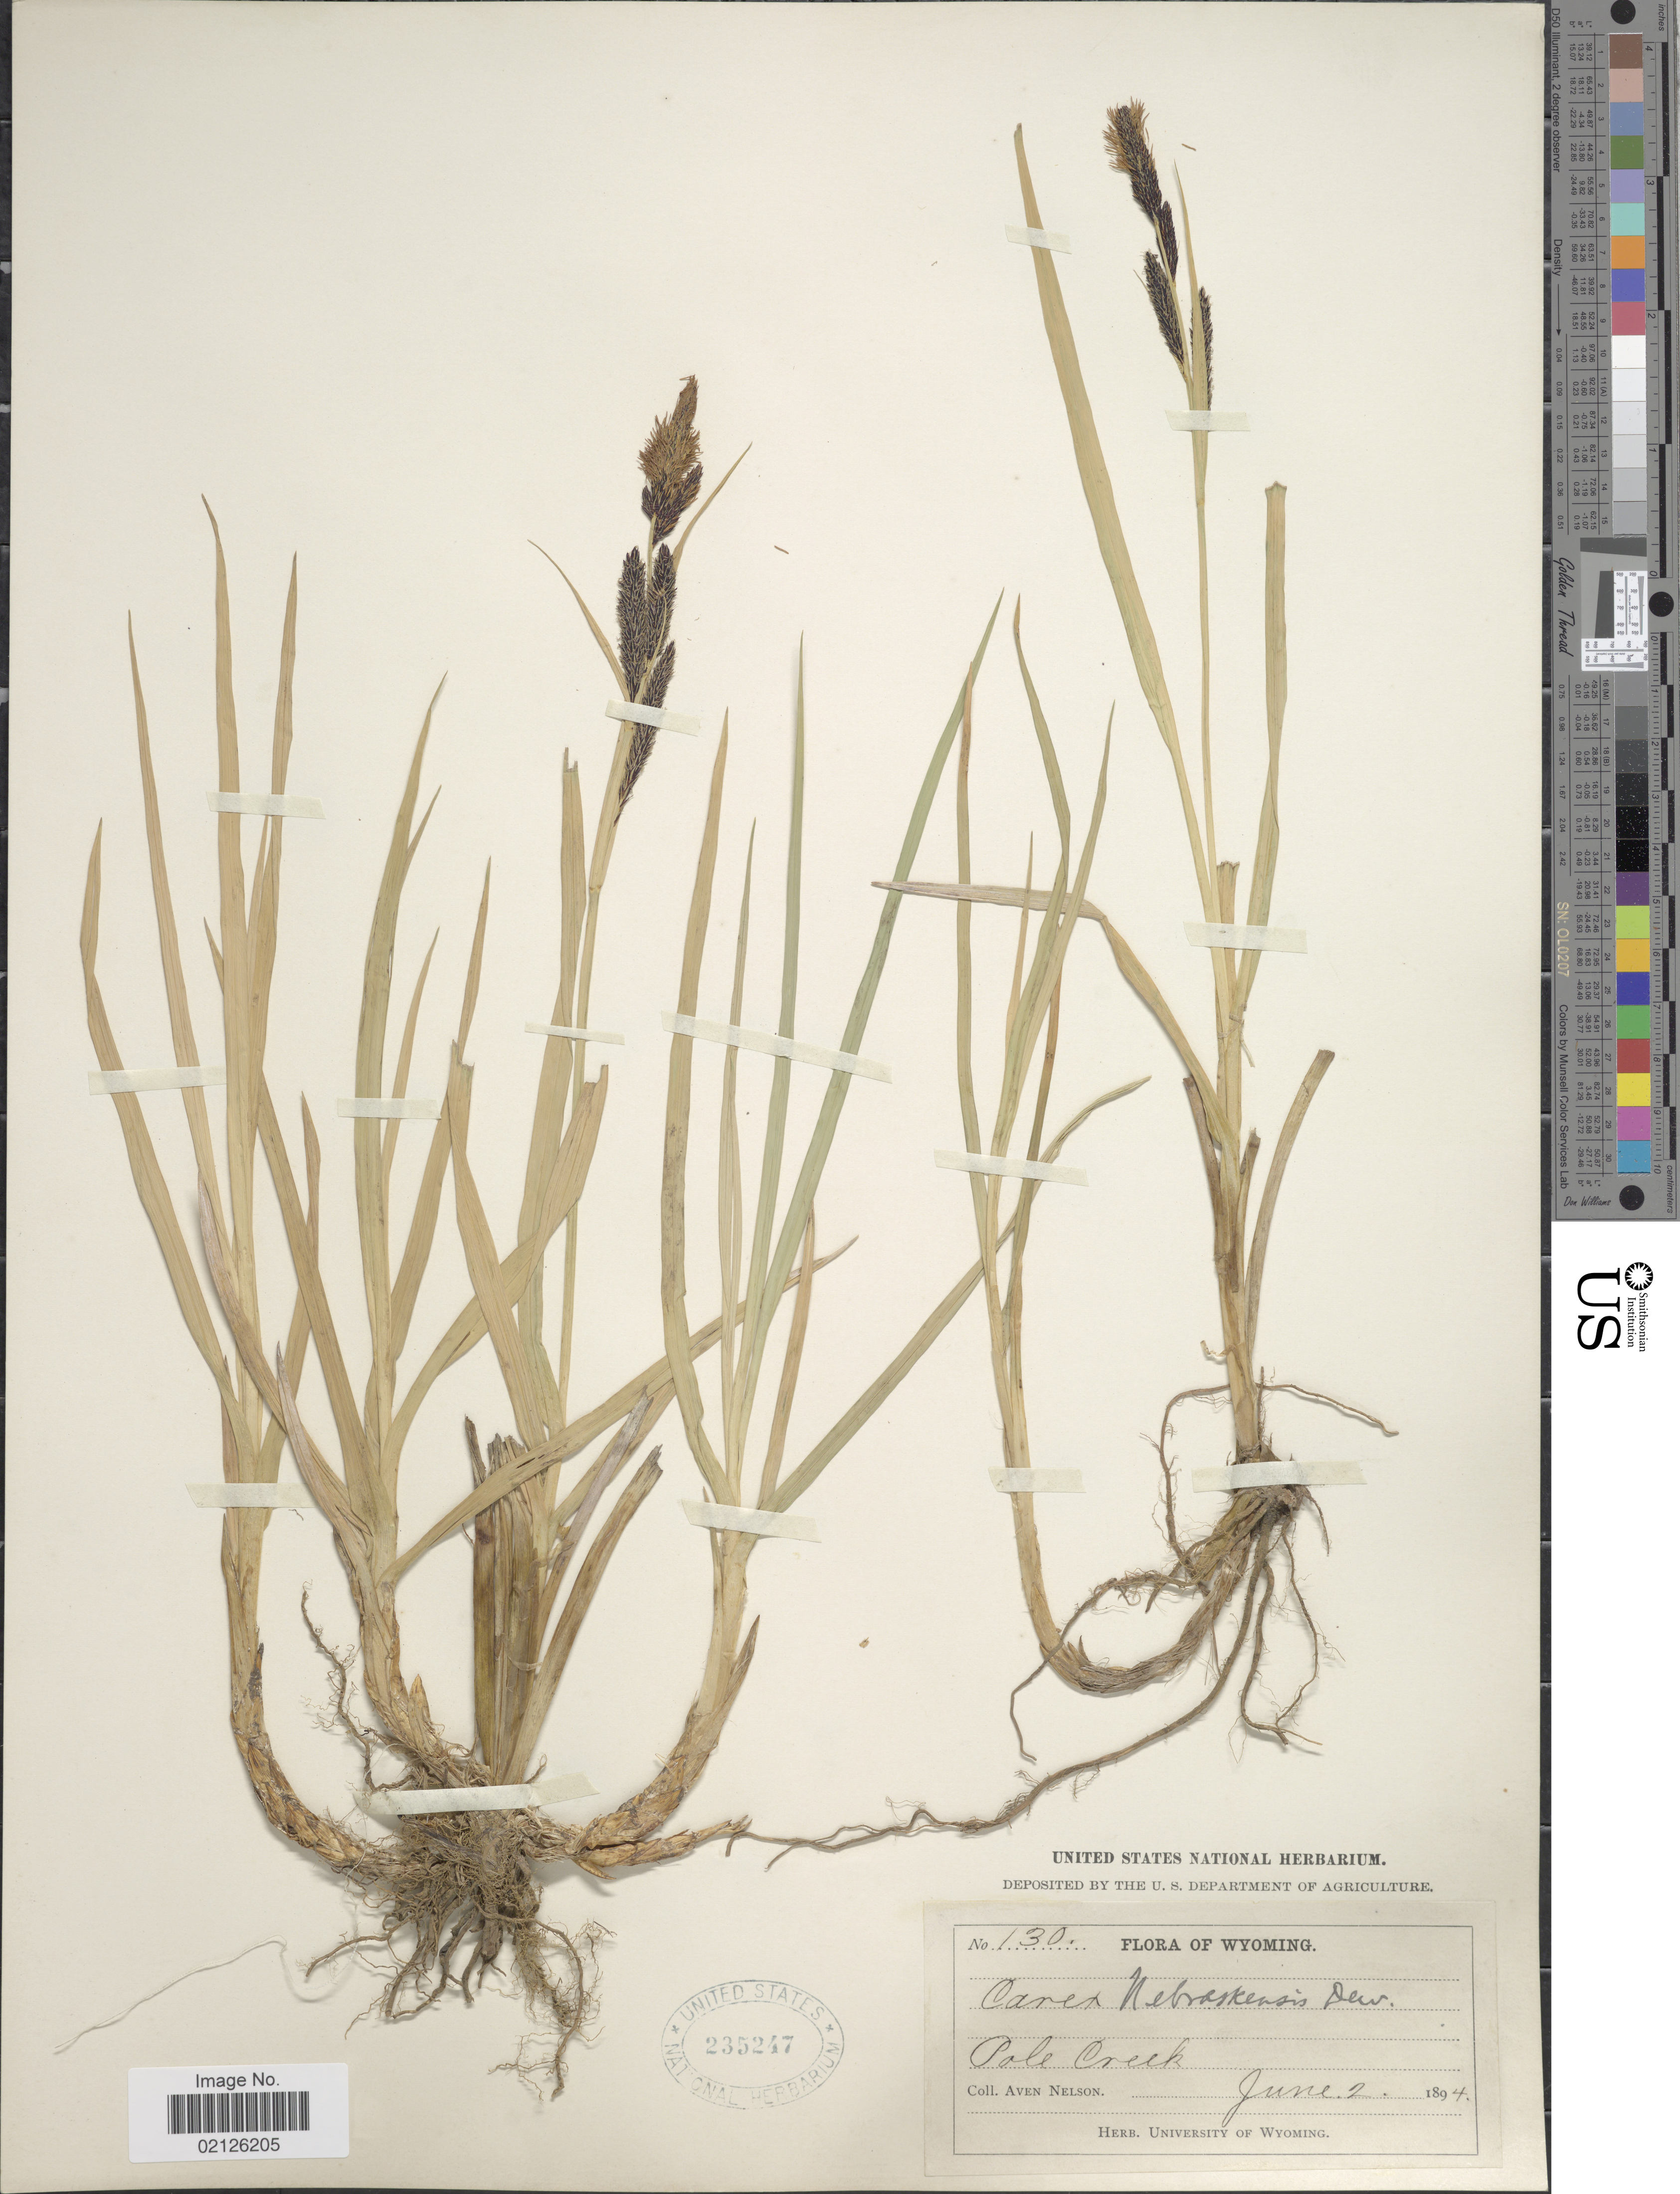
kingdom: Plantae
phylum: Tracheophyta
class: Liliopsida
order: Poales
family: Cyperaceae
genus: Carex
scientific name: Carex nebrascensis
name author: Dewey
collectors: A. Nelson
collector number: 130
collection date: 1894-06-02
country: United States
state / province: Wyoming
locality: Pole Creek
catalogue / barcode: US 235247